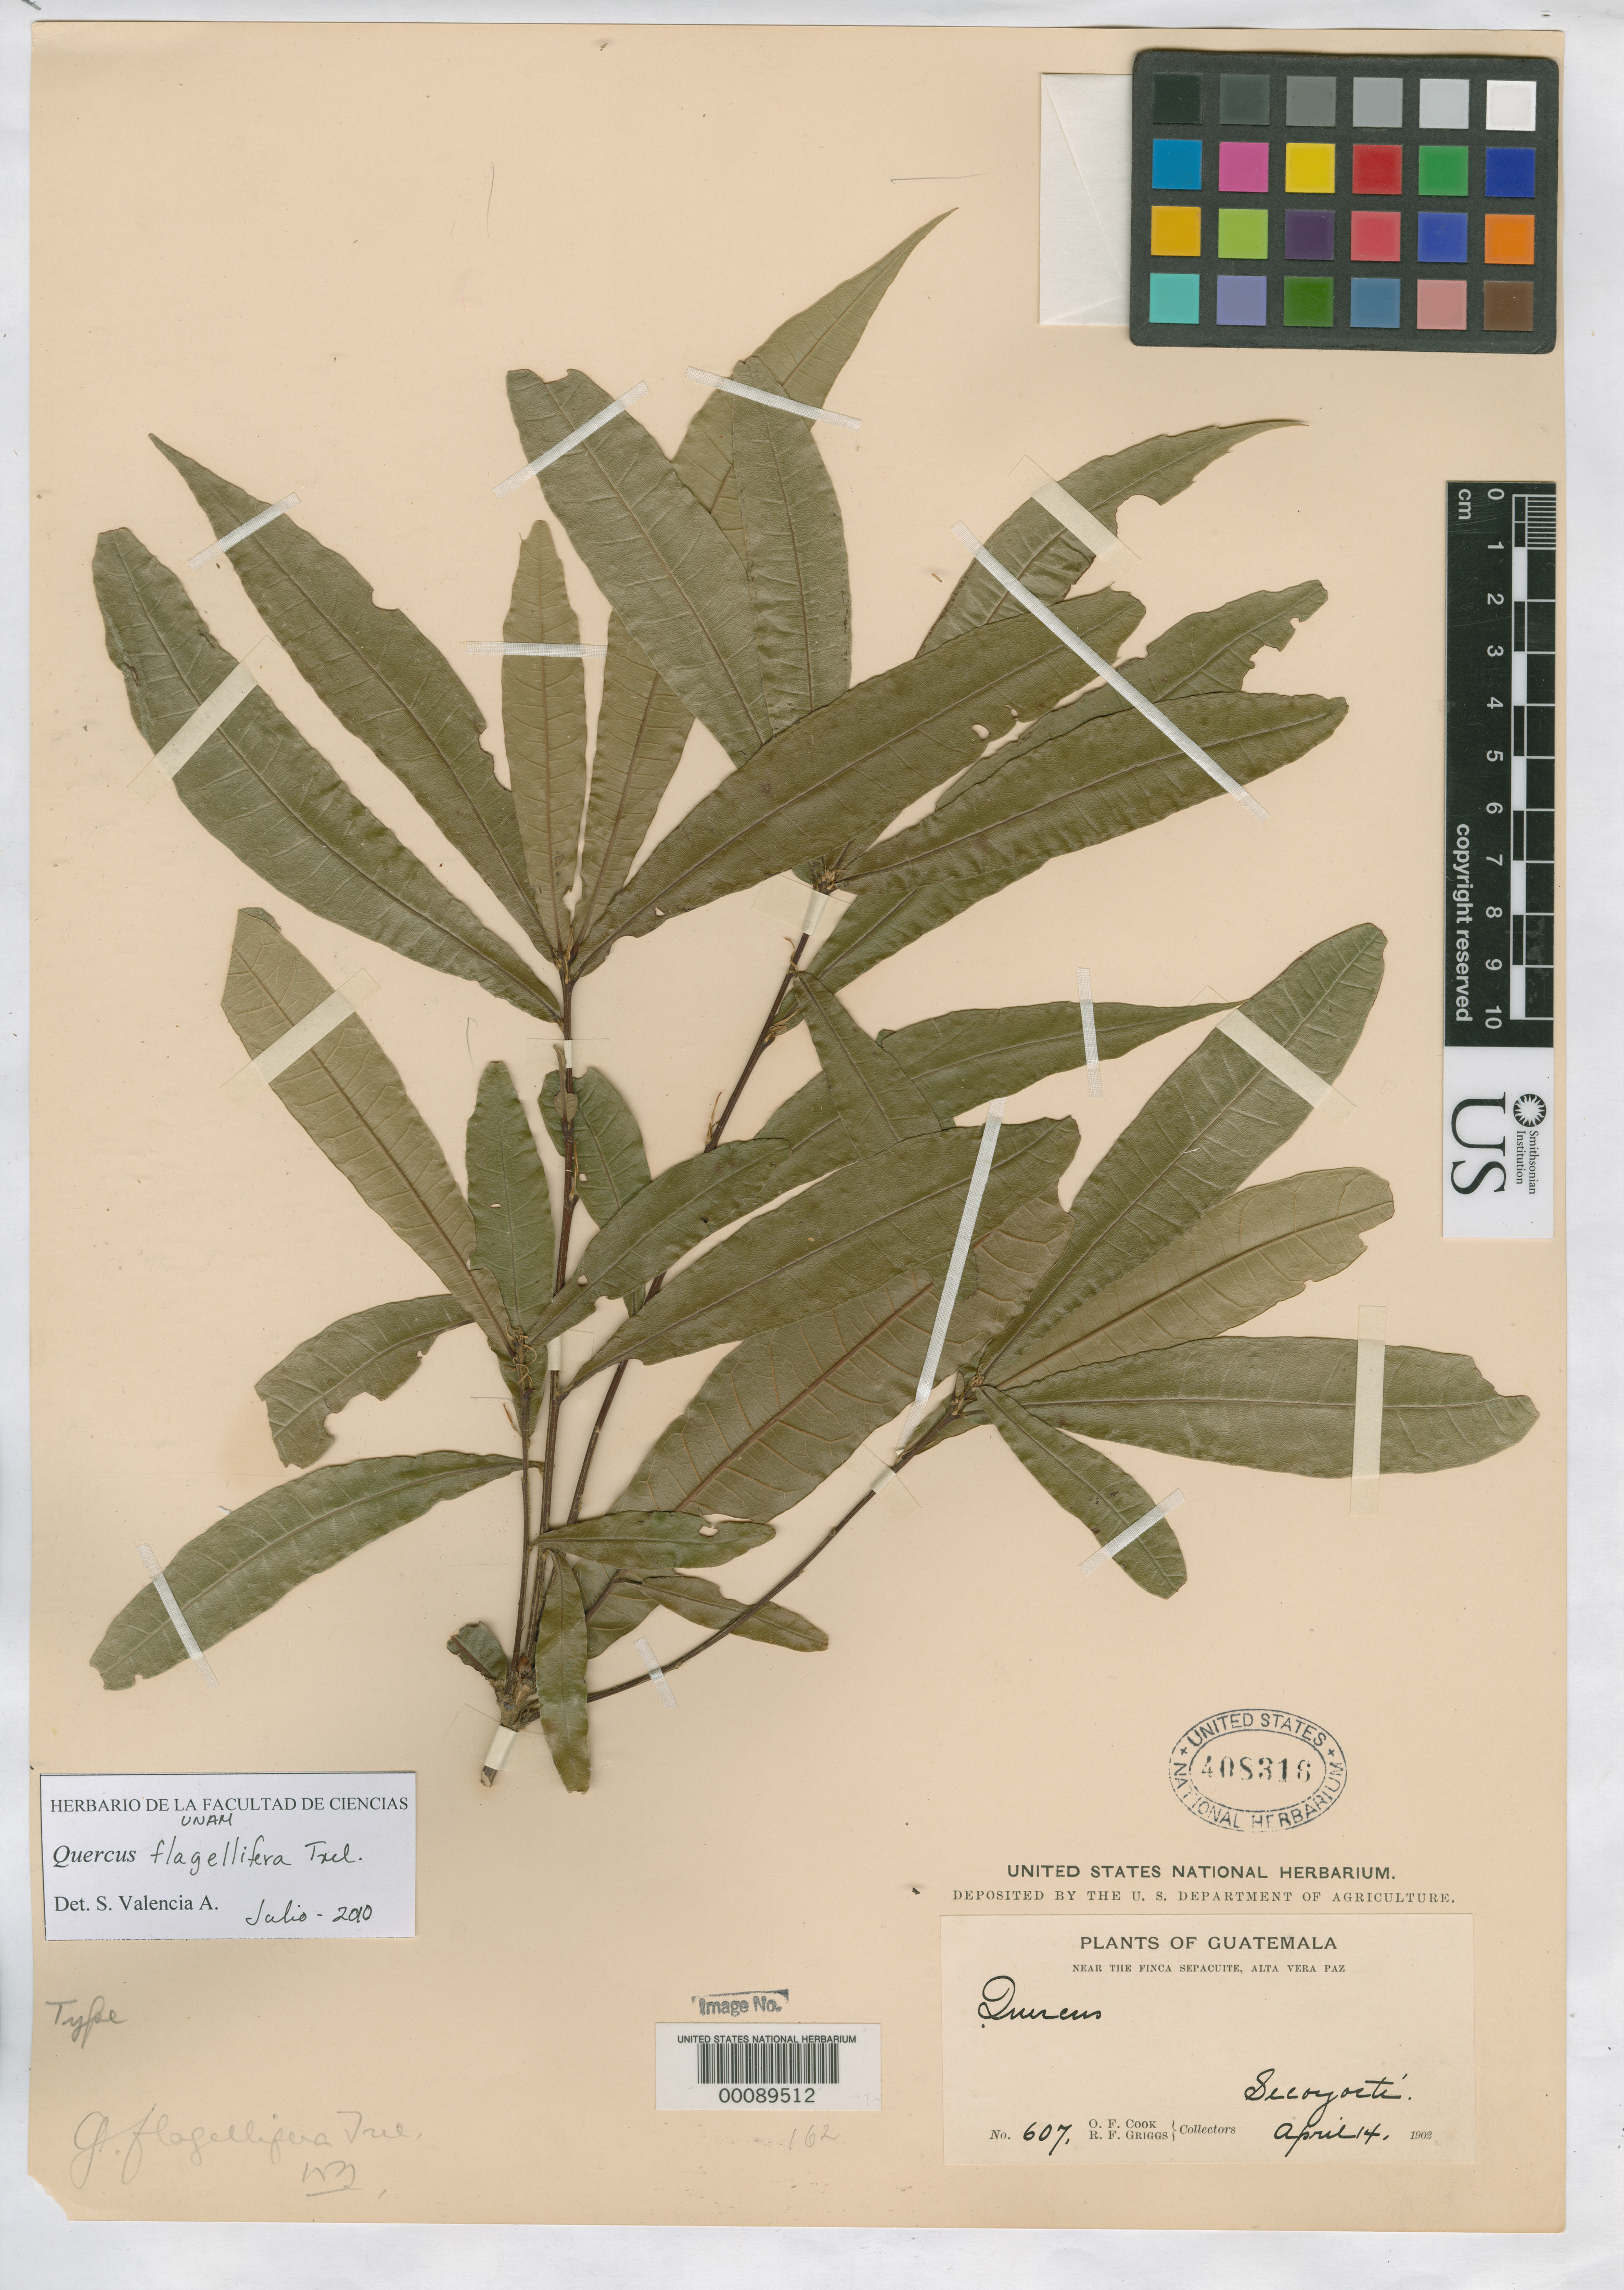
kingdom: Plantae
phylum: Tracheophyta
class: Magnoliopsida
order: Fagales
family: Fagaceae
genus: Quercus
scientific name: Quercus flagellifera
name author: Trel.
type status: Holotype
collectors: O. F. Cook & R. F. Griggs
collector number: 607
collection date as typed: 14 Apr 1902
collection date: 1902-04-14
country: Guatemala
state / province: Alta Verapaz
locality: Finca Sepacuite.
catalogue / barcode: US 408316